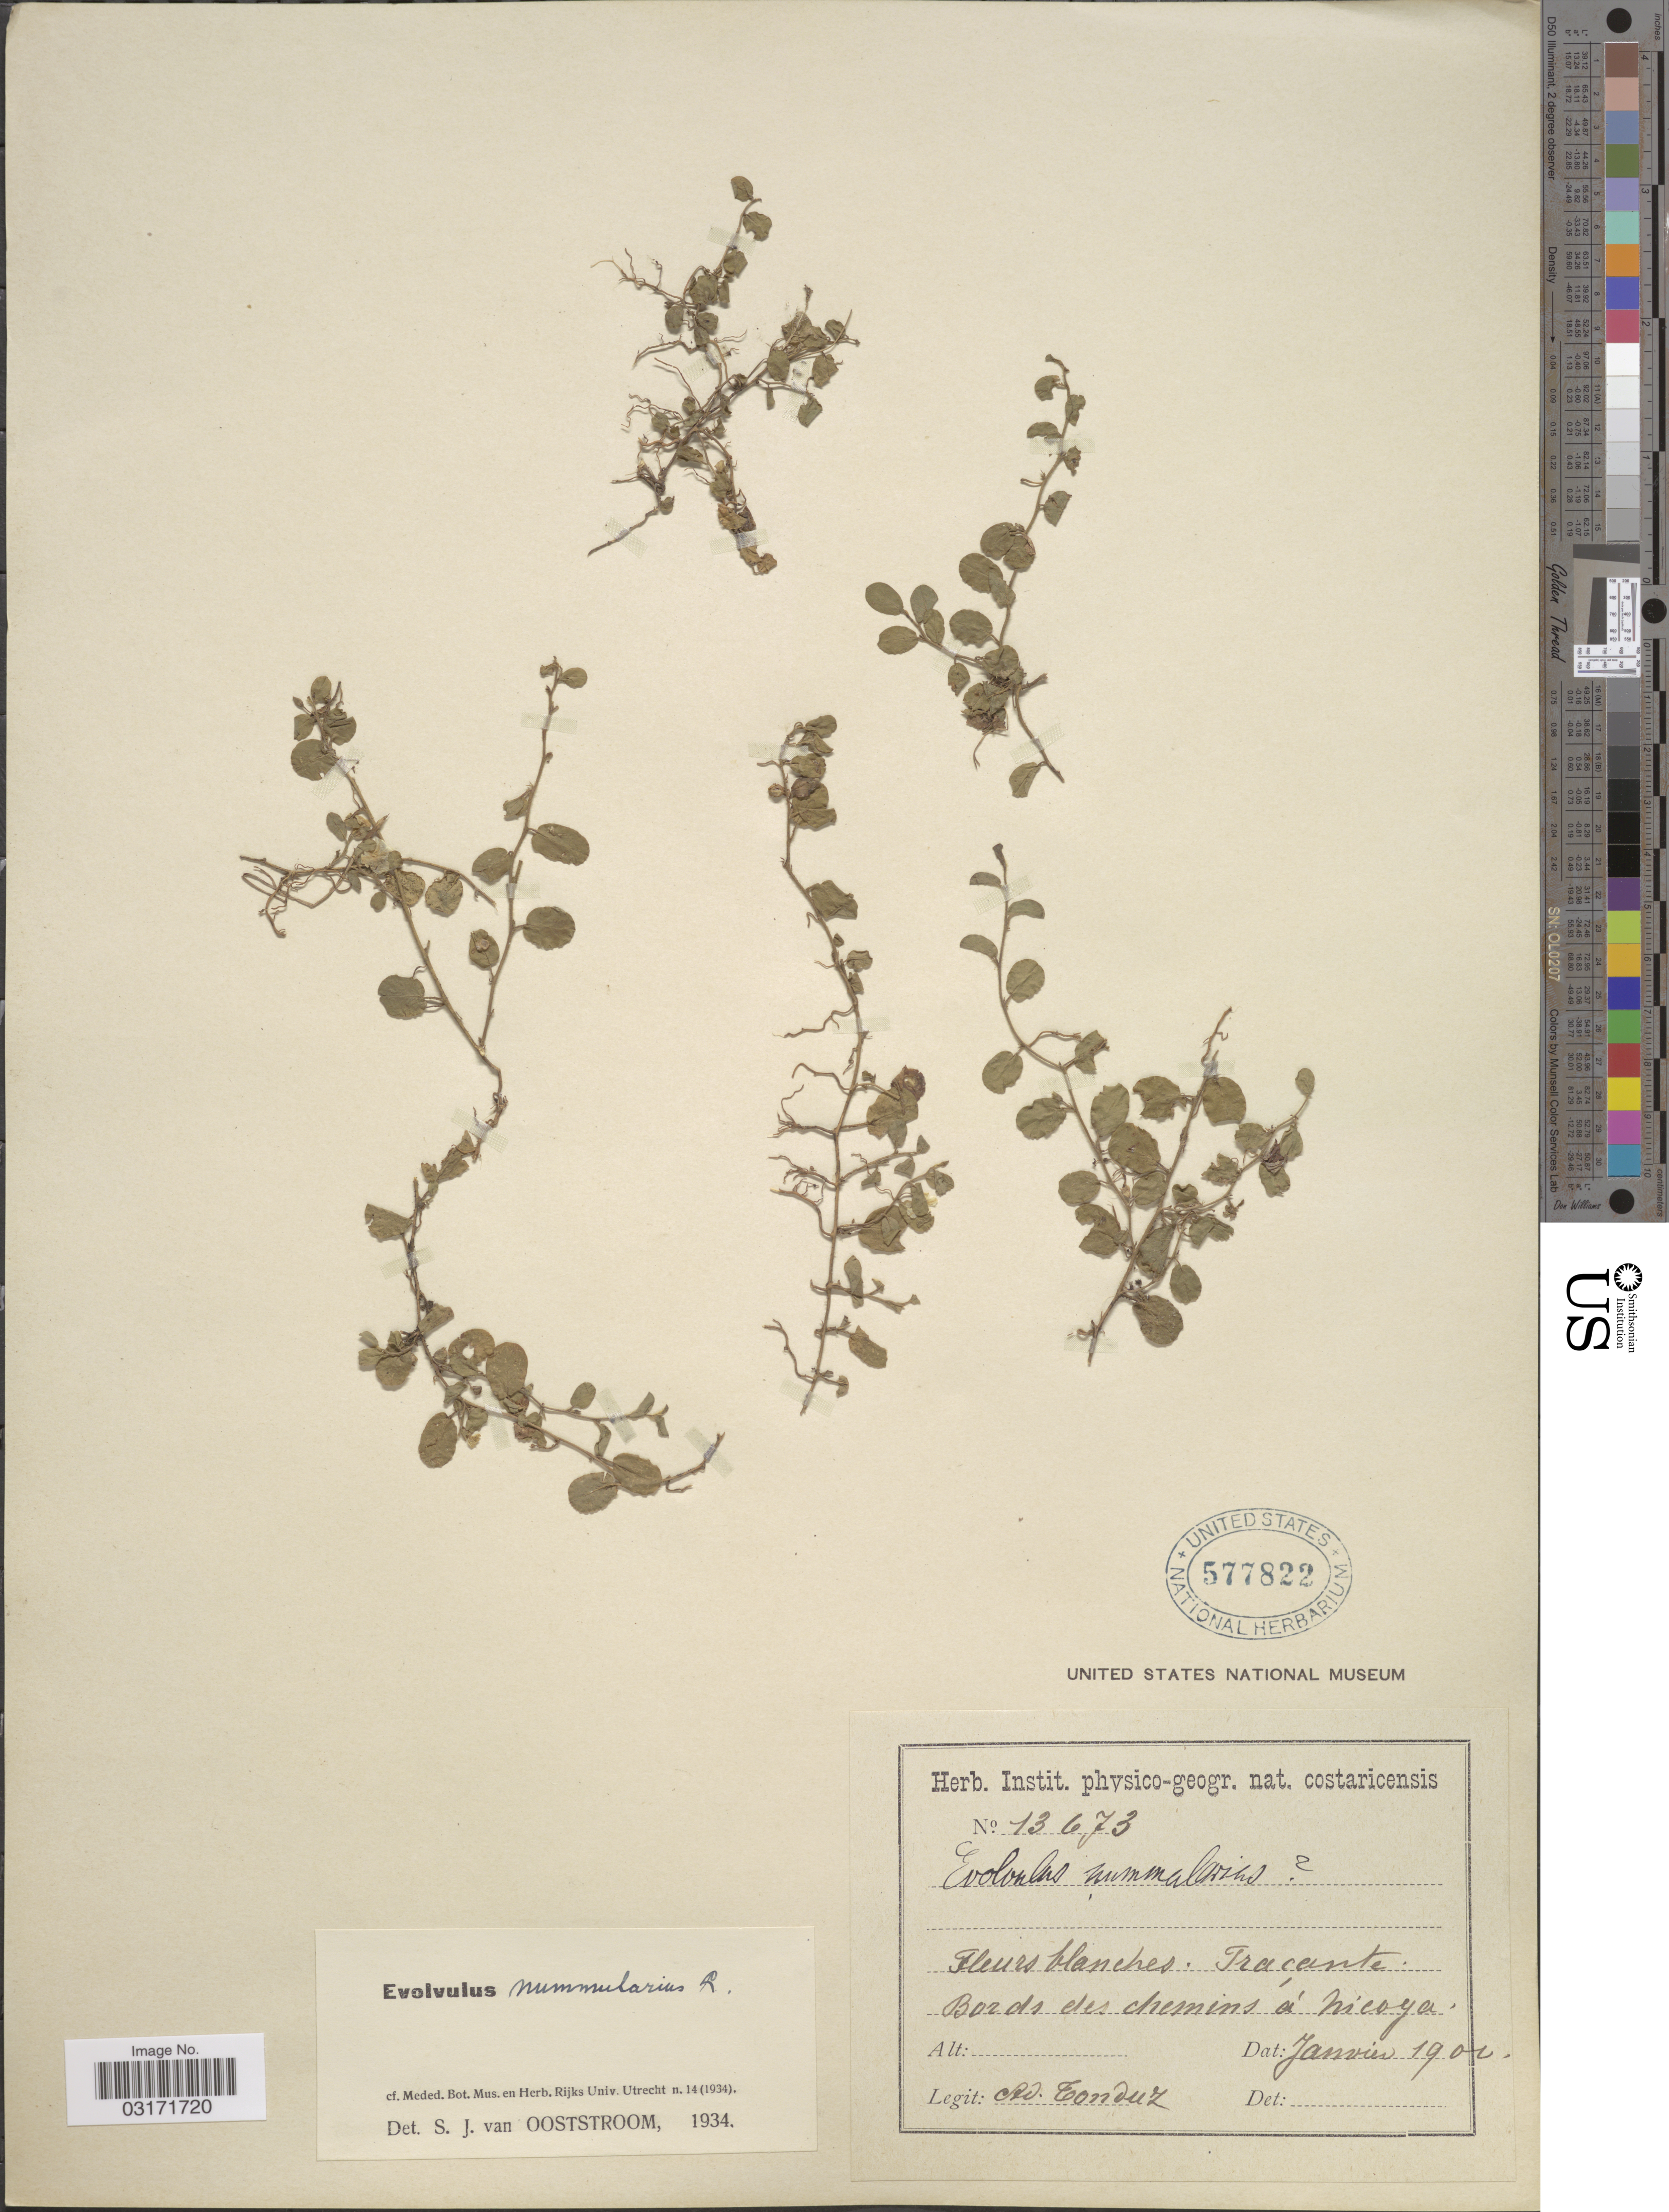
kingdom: Plantae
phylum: Tracheophyta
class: Magnoliopsida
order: Solanales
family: Convolvulaceae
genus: Evolvulus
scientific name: Evolvulus nummularius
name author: (L.) L.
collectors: A. Tonduz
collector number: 13673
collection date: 1900-01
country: Costa Rica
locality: Bords des chemins á Nicoya.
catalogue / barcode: US 577822